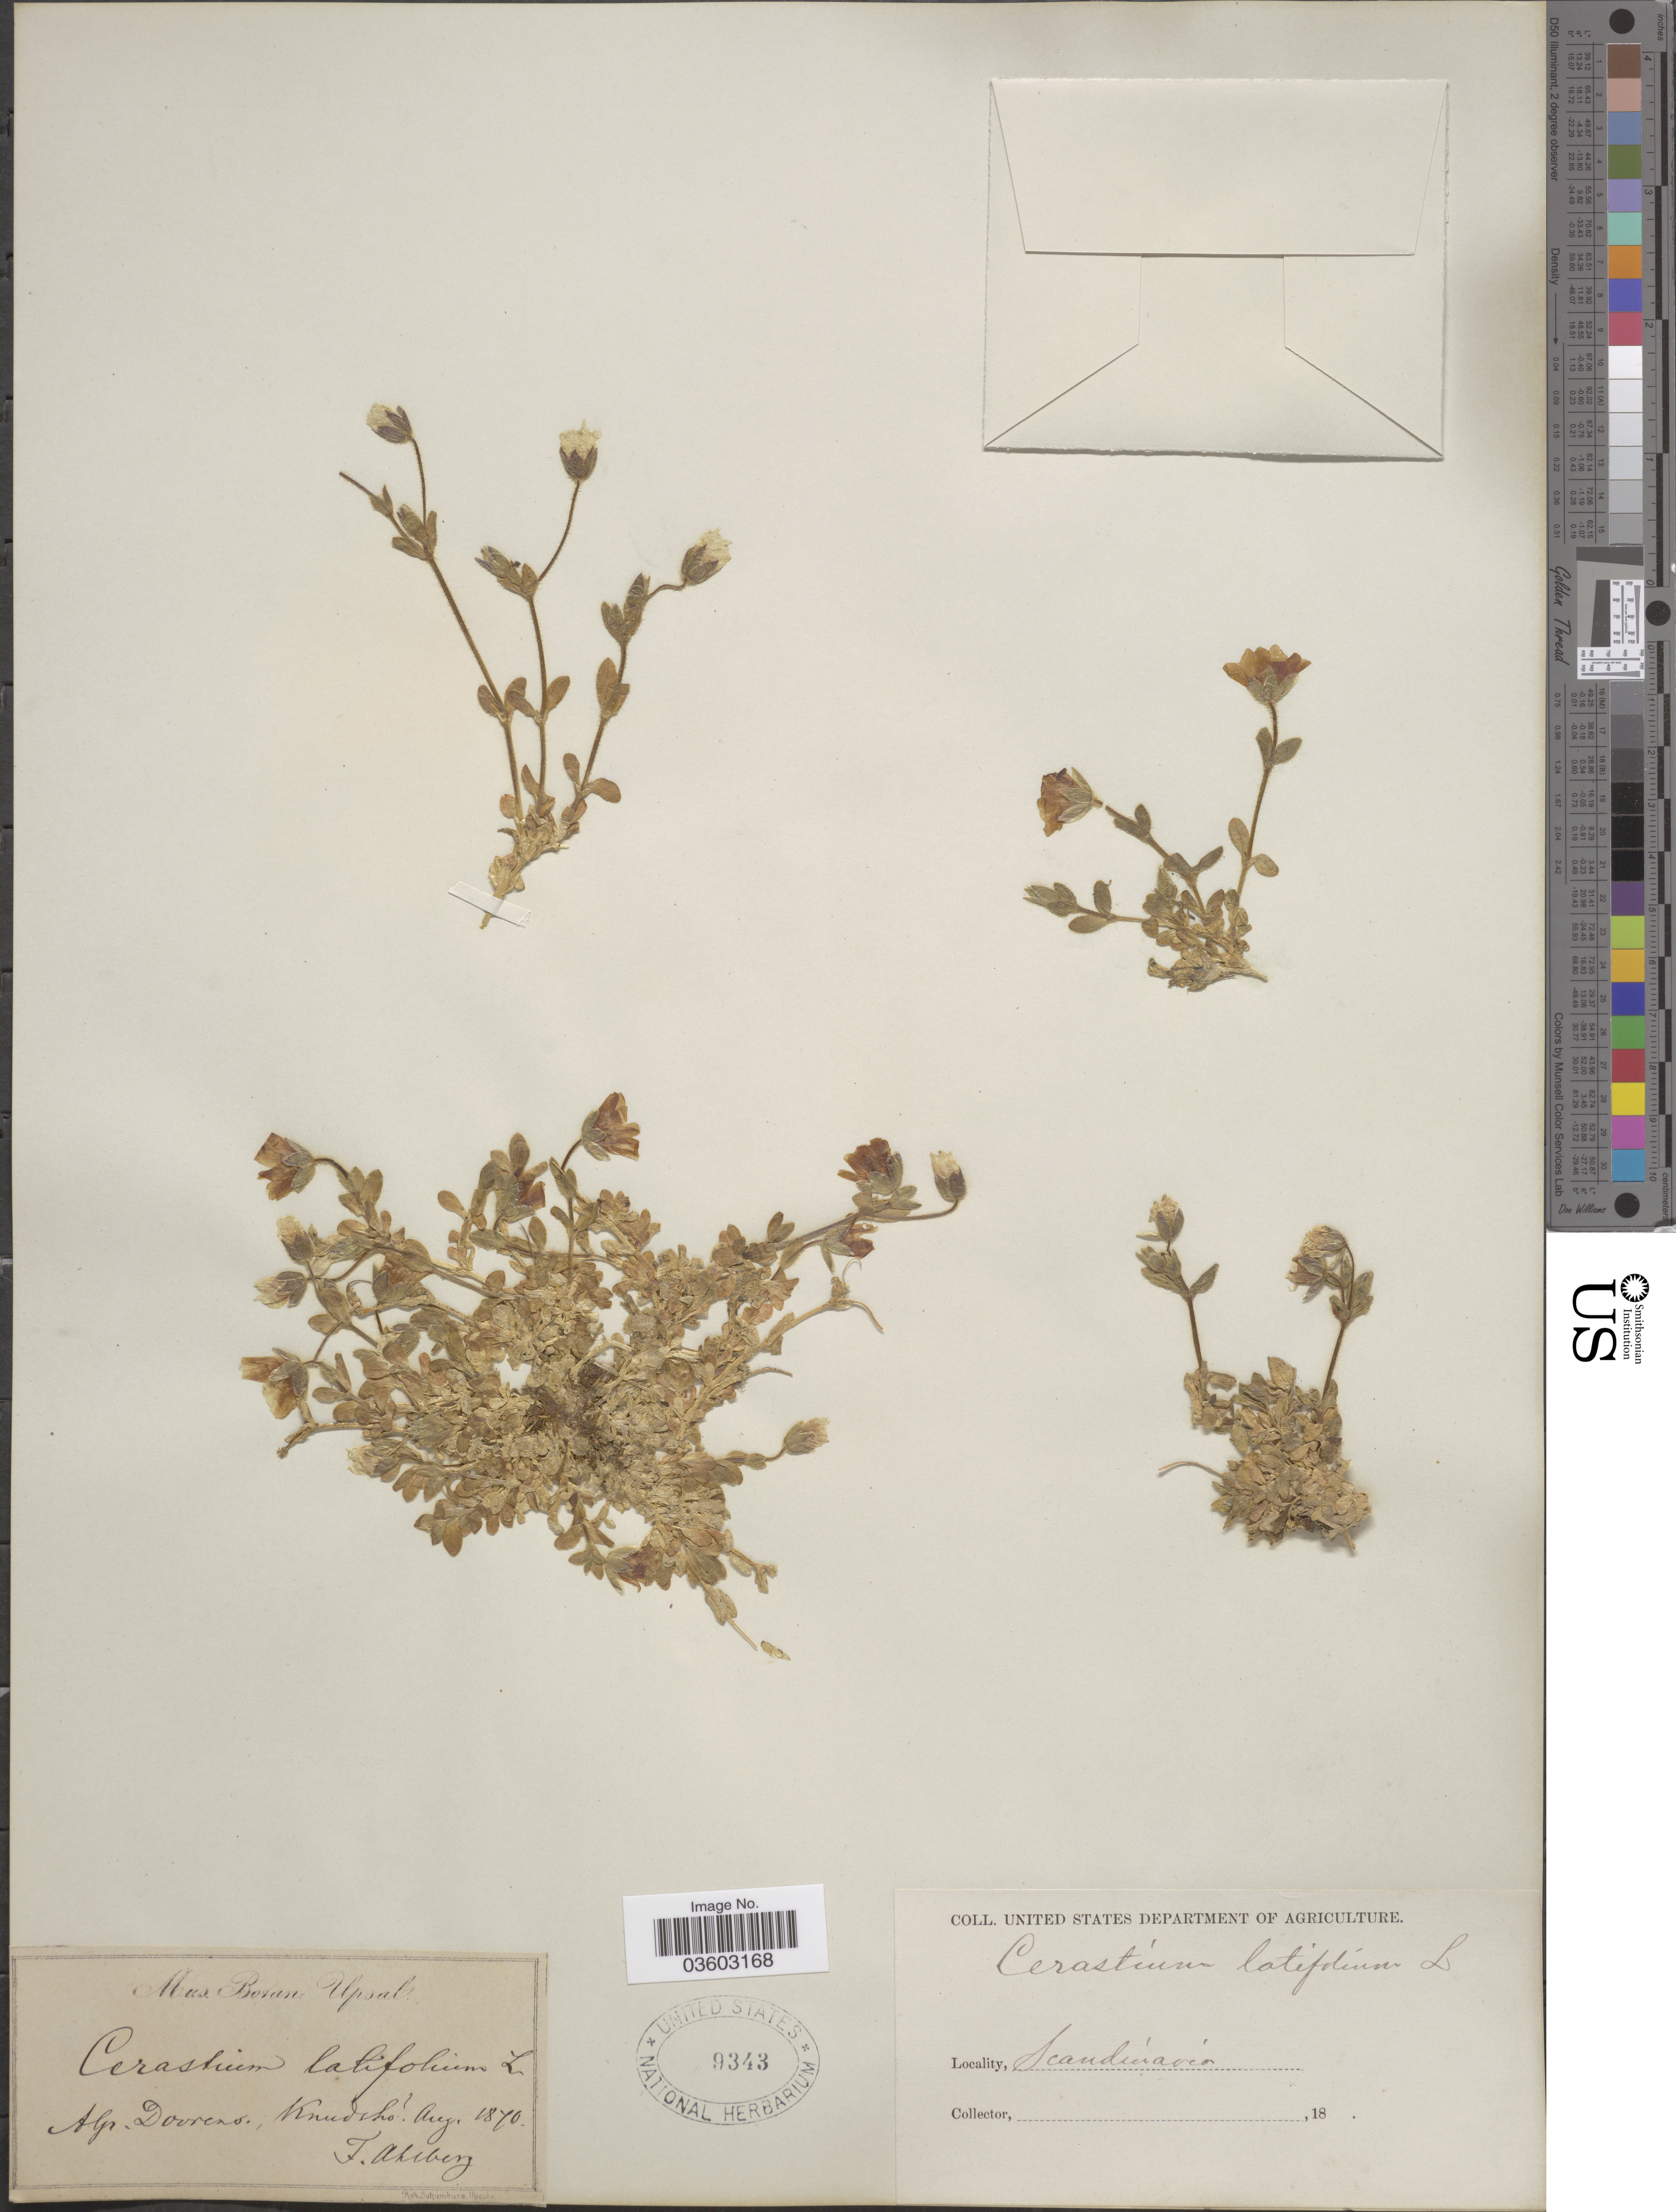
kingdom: Plantae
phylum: Tracheophyta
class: Magnoliopsida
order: Caryophyllales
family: Caryophyllaceae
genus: Cerastium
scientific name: Cerastium latifolium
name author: L.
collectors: F. Ahlberg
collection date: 1870-08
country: Norway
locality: Scandinavia. Alp. Dovrens, Knudsho.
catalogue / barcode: US 9343